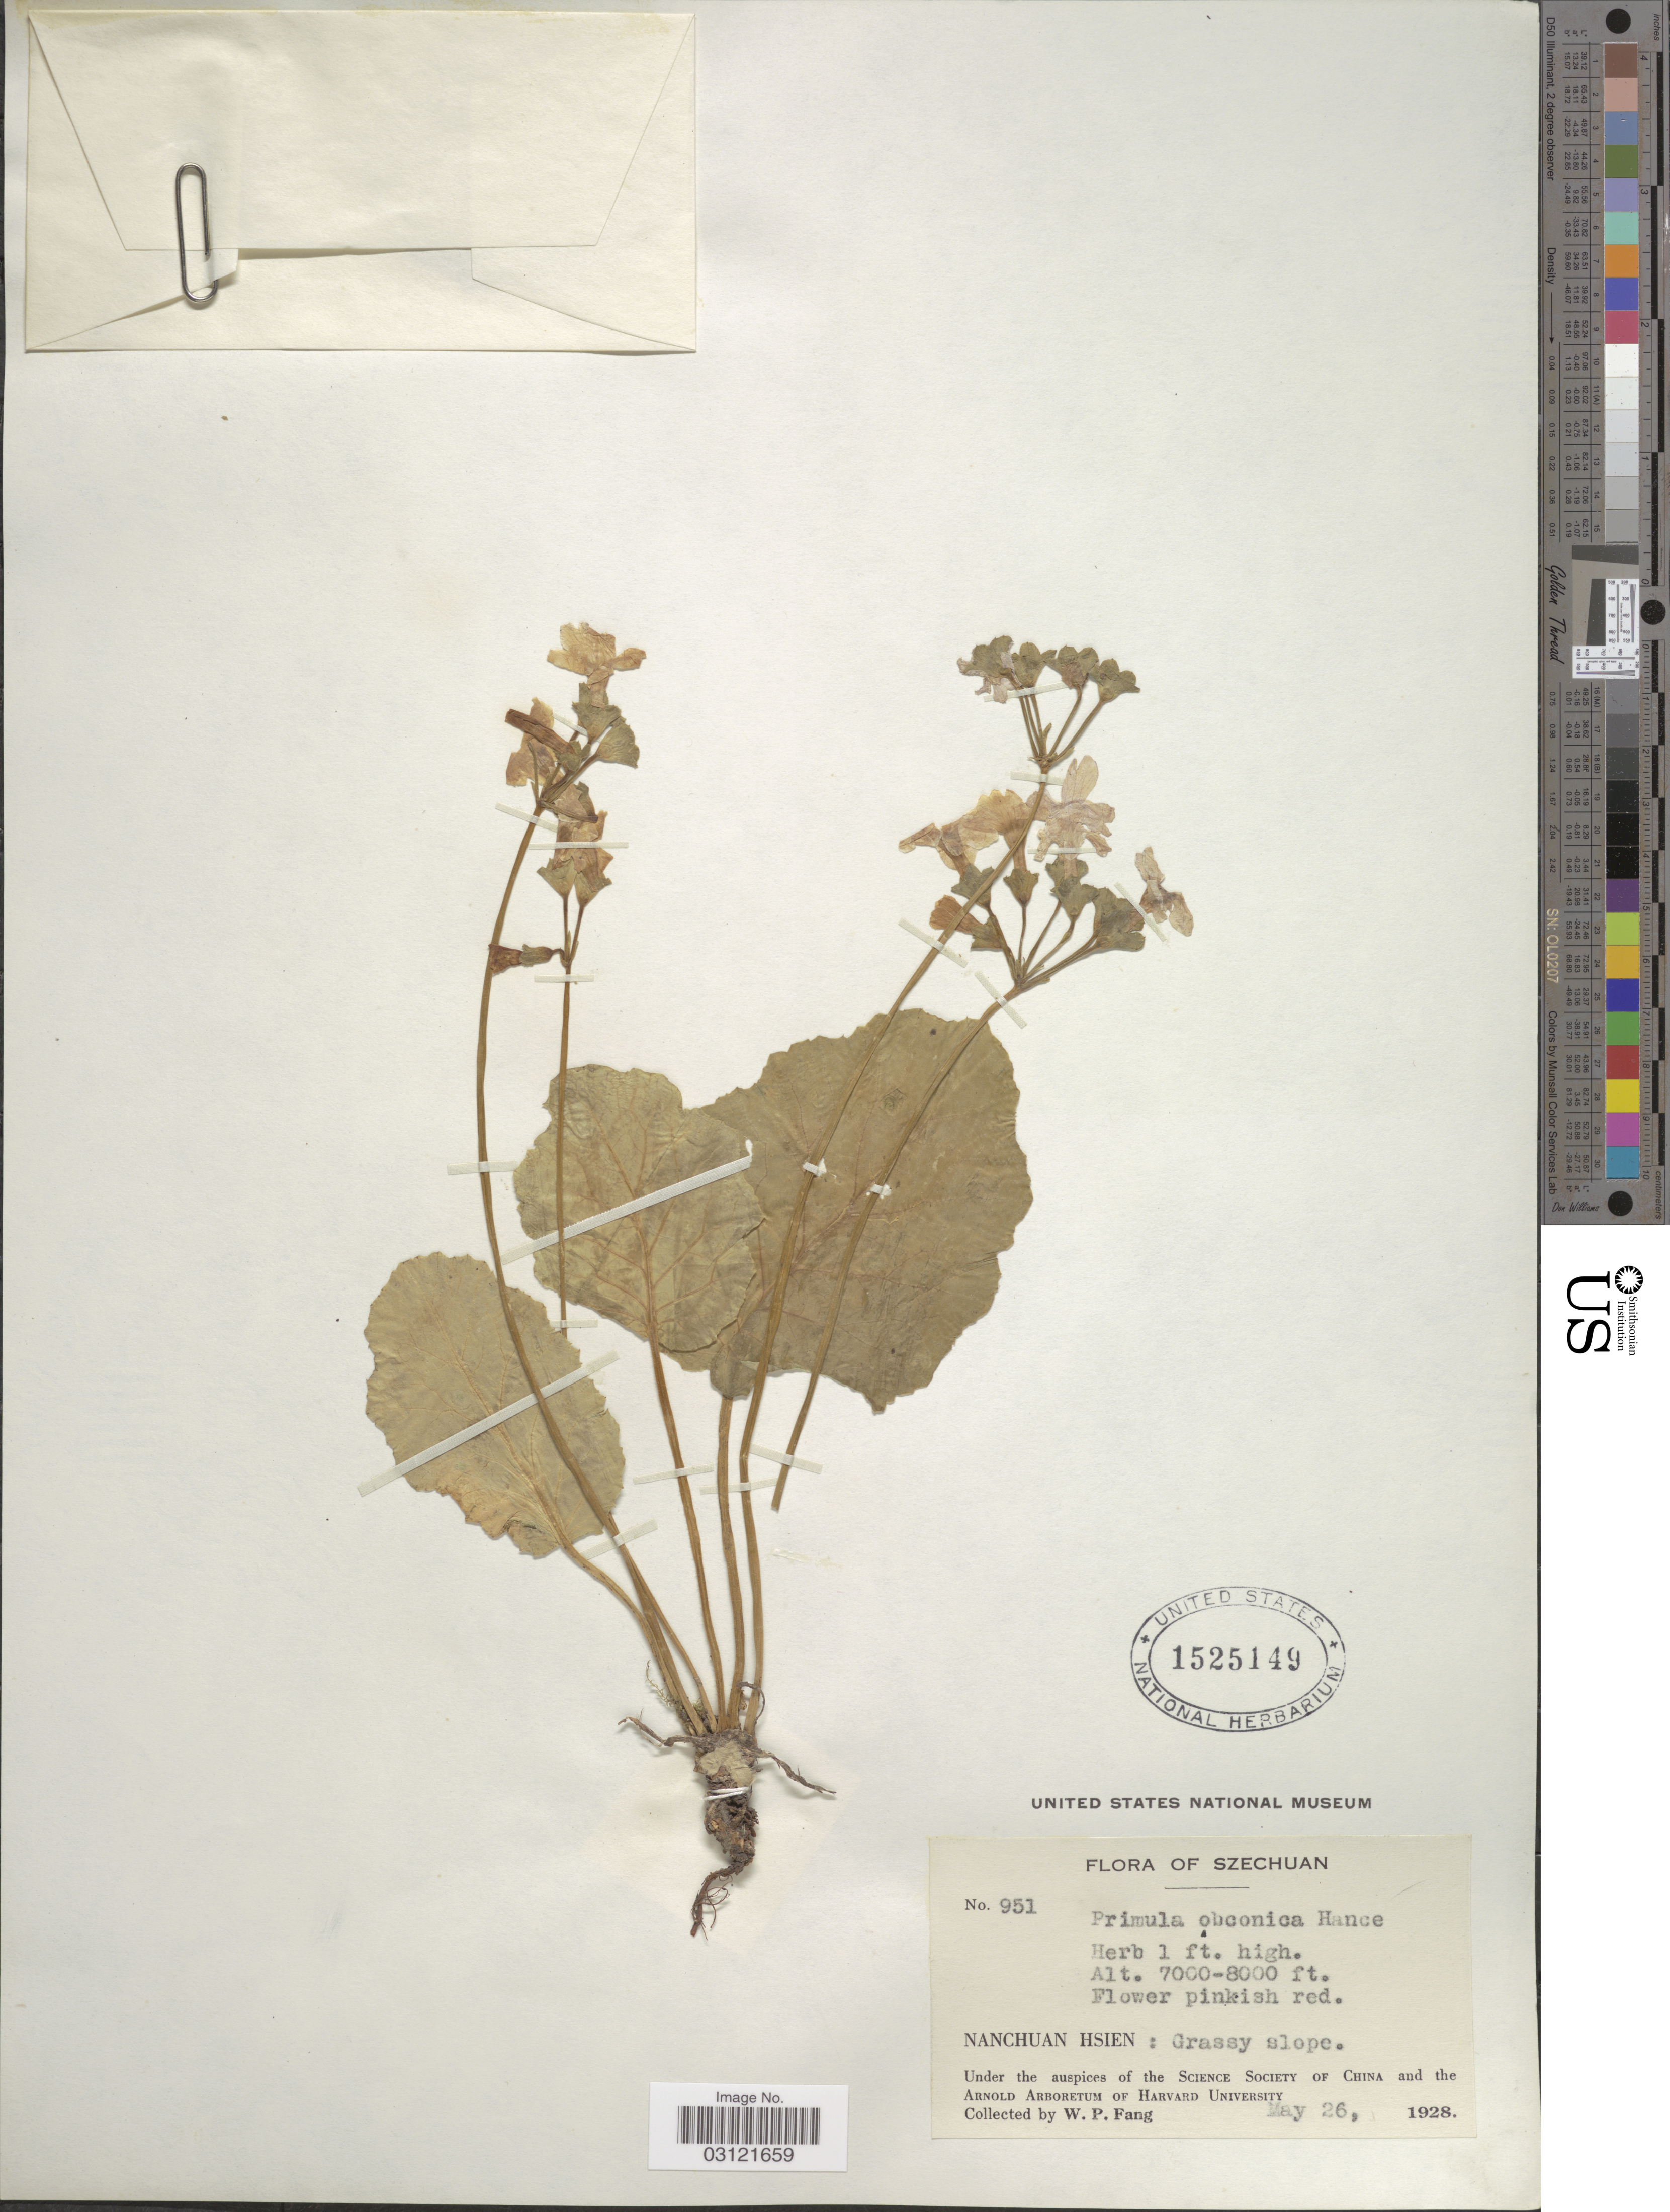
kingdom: Plantae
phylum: Tracheophyta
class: Magnoliopsida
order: Ericales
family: Primulaceae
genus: Primula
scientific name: Primula obconica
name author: Hance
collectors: W. P. Fang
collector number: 951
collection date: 1928-05-26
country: China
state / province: Sichuan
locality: Szechuan, Nanchuan Hsien.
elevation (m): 2134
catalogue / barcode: US 1525149